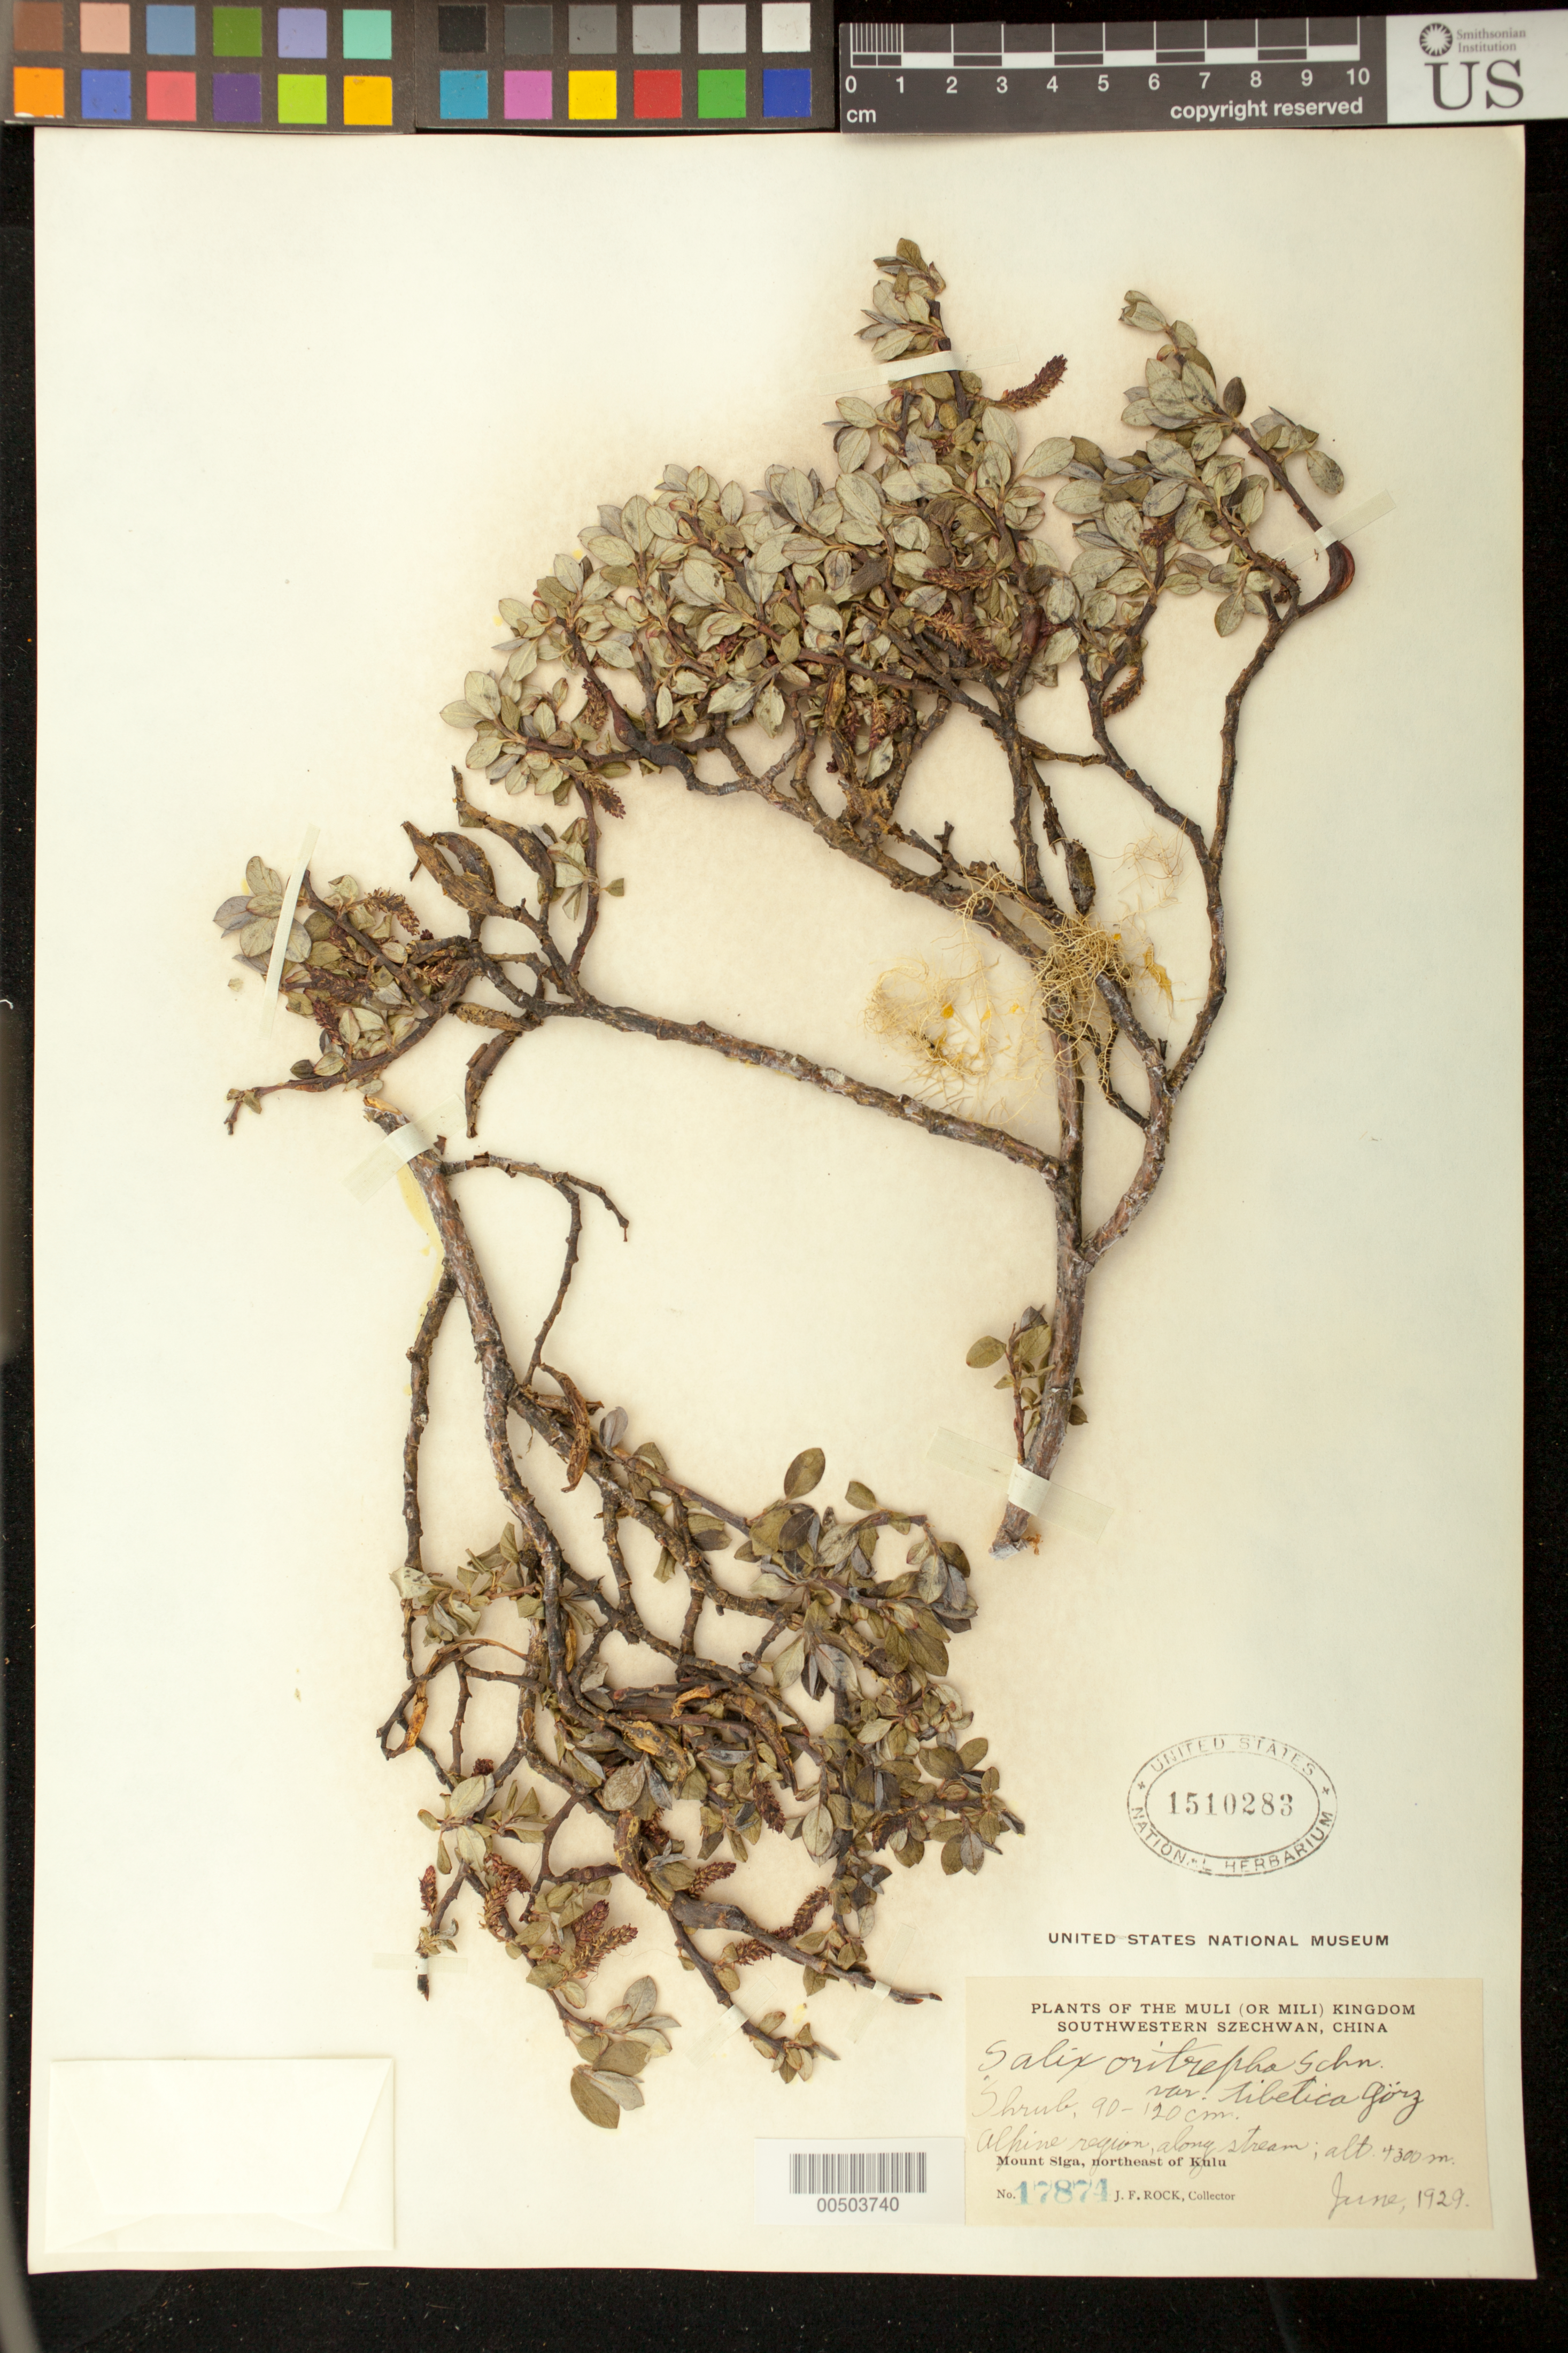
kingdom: Plantae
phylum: Tracheophyta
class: Magnoliopsida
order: Malpighiales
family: Salicaceae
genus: Salix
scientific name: Salix oritrepha var. tibetica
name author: Goerz in Rehder & Kobuski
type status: Syntype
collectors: J. F. Rock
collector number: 17874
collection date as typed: Jun 1929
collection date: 1929-06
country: China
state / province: Sichuan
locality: Muli (or Mili) Kingdom, southwestern Szechwan. Mount Siga, northeast of Kulu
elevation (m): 4300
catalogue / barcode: US 1510283